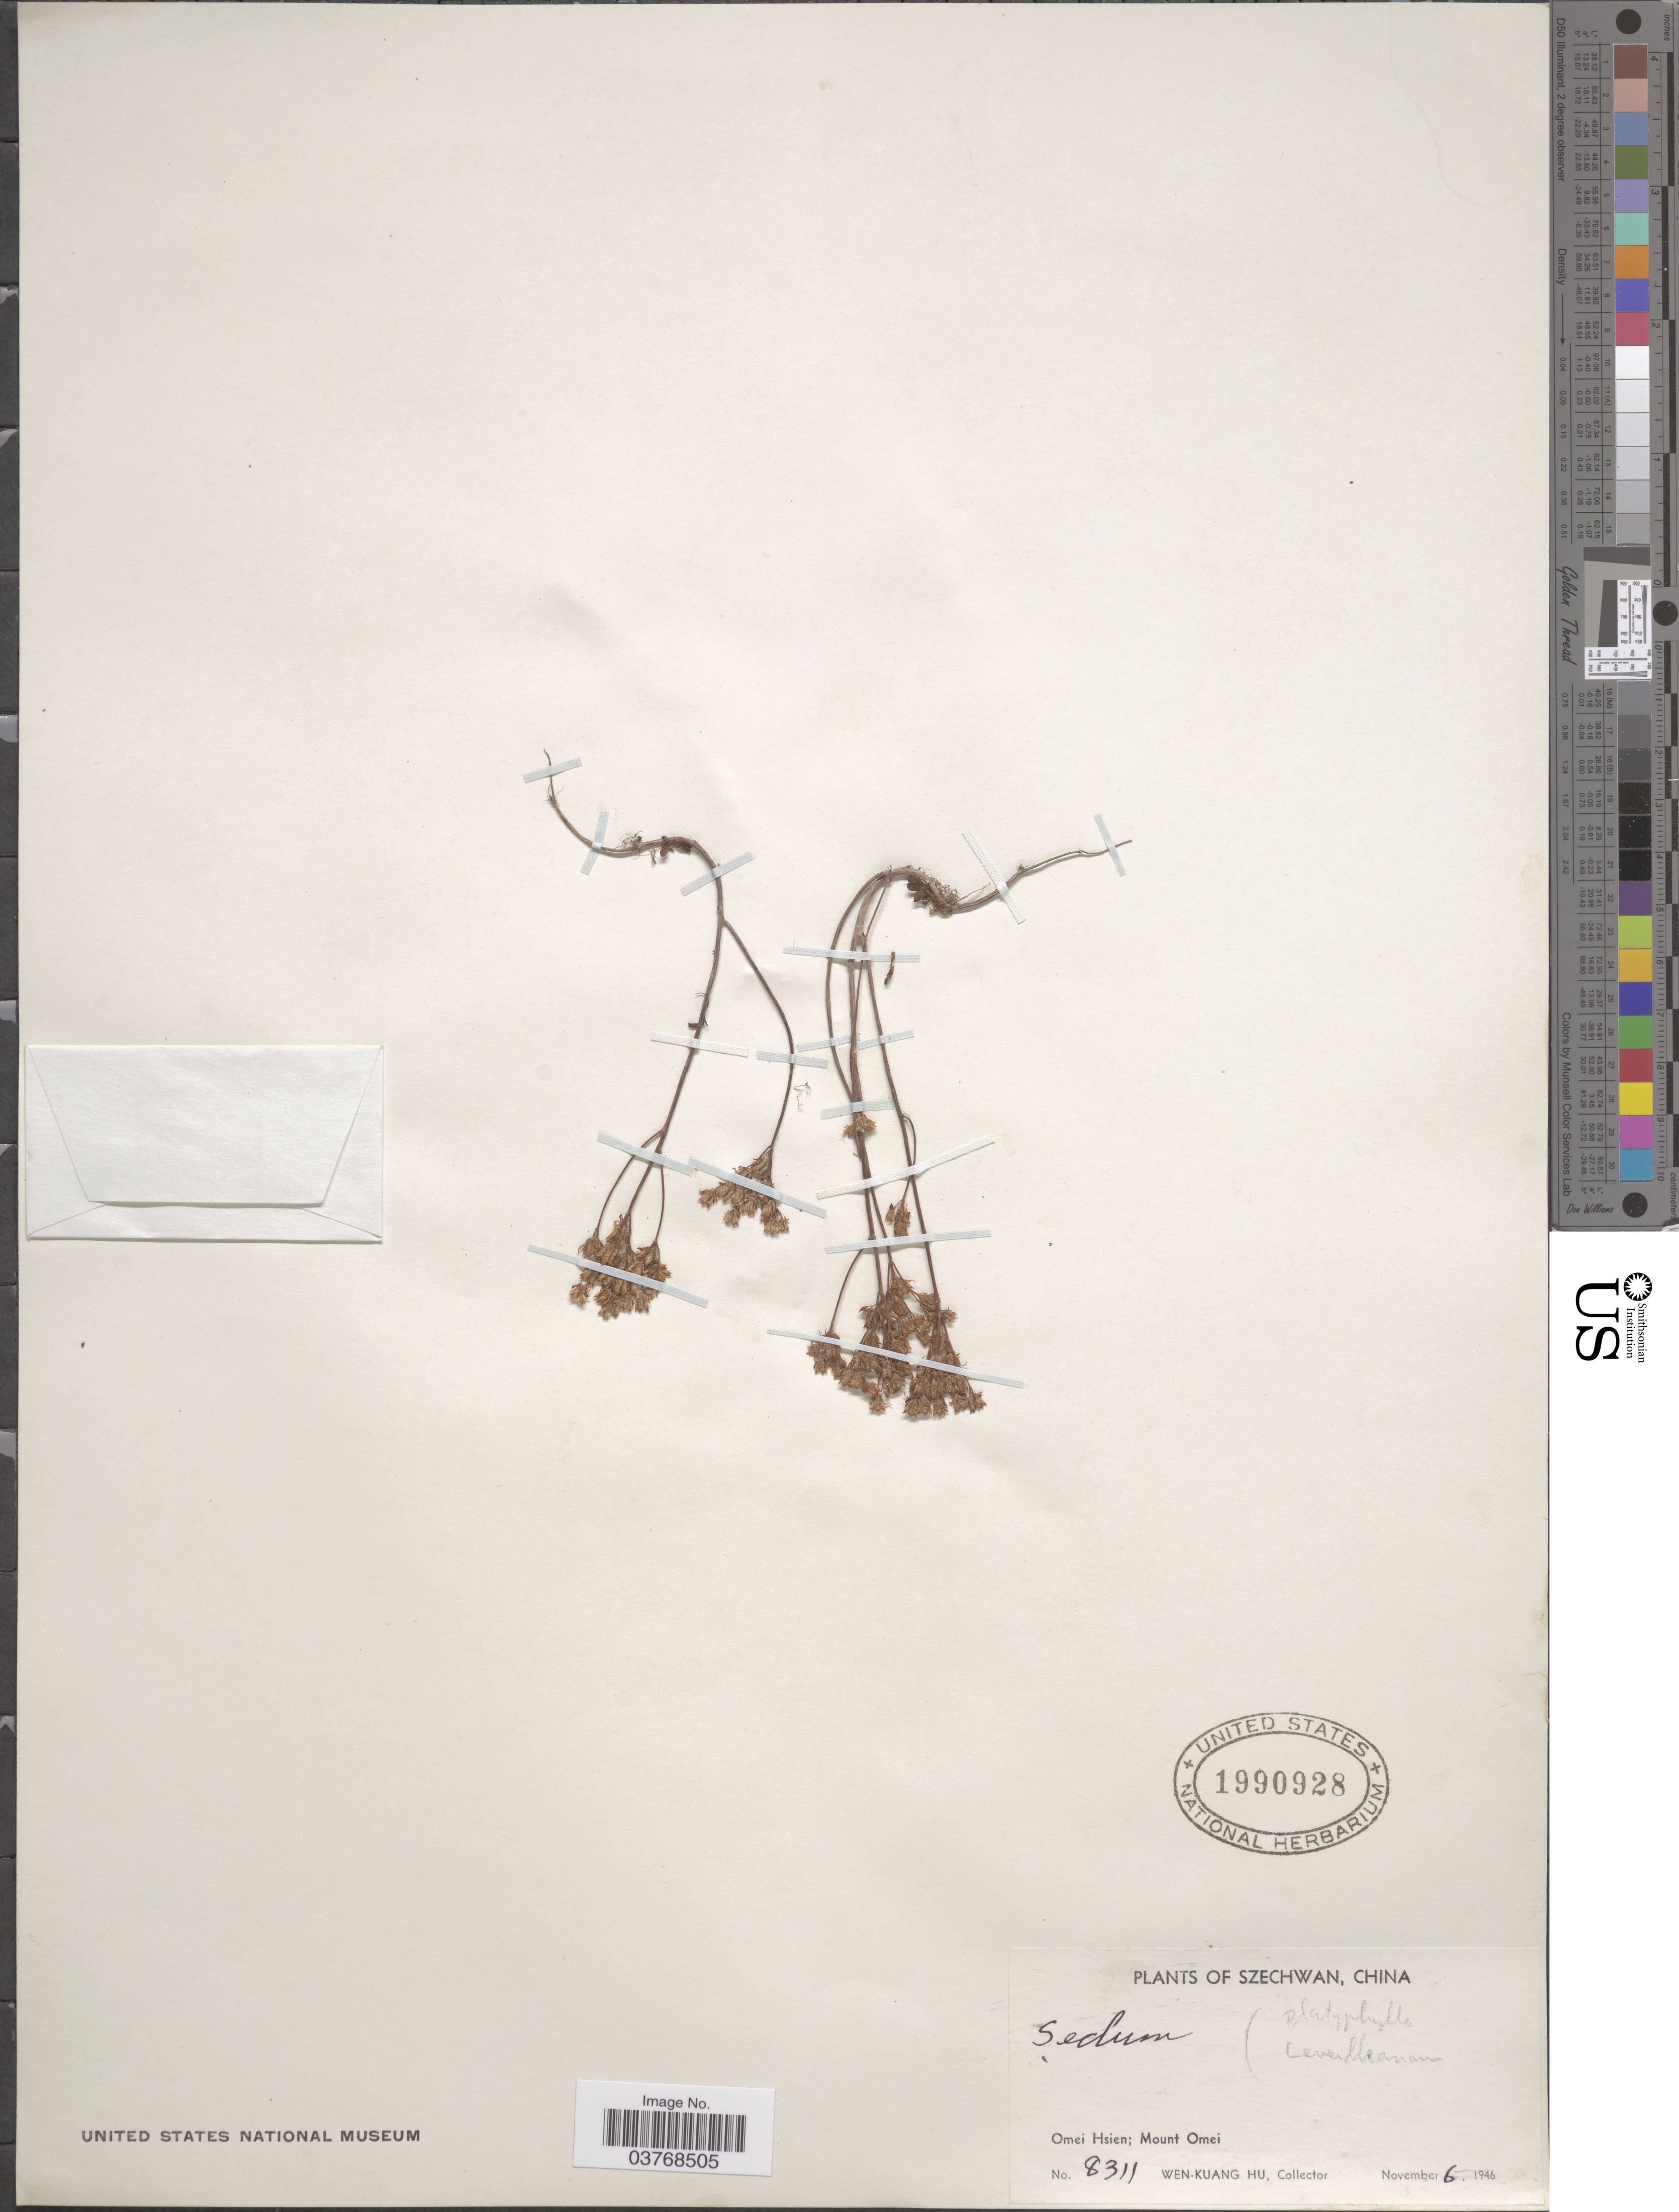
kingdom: Plantae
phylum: Tracheophyta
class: Magnoliopsida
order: Saxifragales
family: Crassulaceae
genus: Sedum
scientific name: Sedum sp.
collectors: W. K. Hu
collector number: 8311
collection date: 1946-11-06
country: China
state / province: Sichuan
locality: Szechwan. Omei Hsien; Mount Omei.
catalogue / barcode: US 1990928